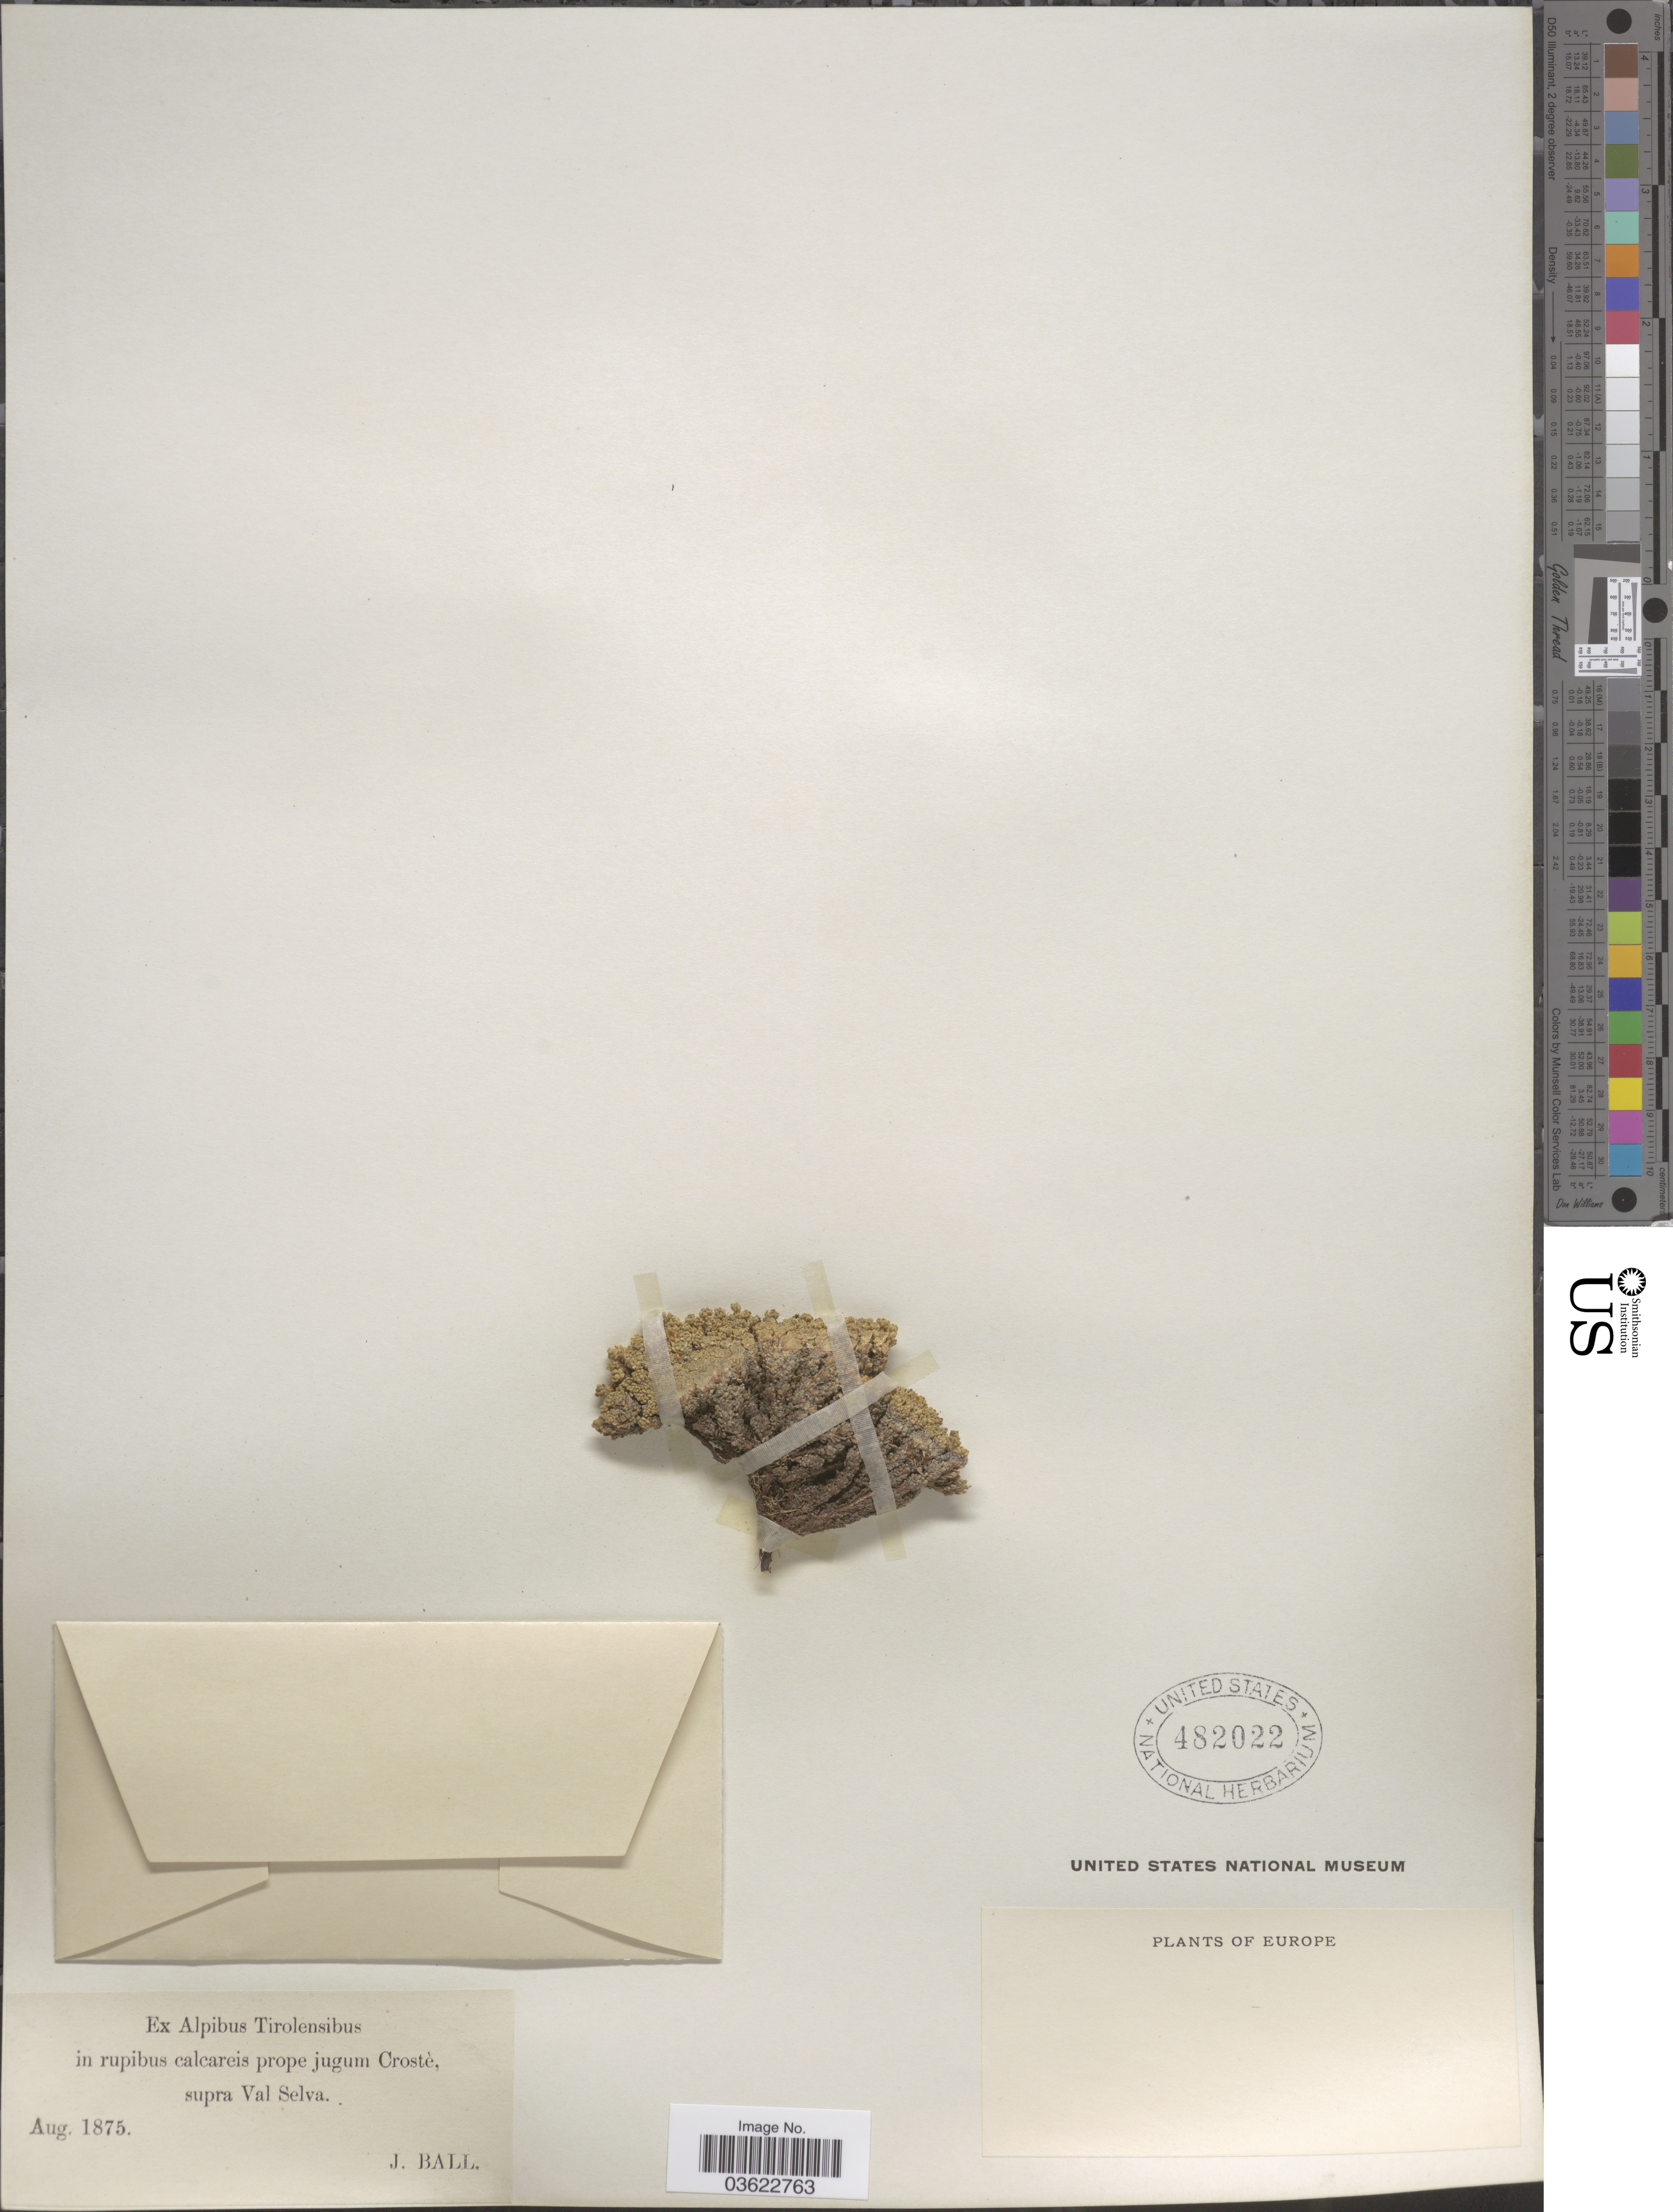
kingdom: Plantae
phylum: Tracheophyta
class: Magnoliopsida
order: Caryophyllales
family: Caryophyllaceae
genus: Arenaria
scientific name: Arenaria sp.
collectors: J. Ball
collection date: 1875-08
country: Italy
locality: Ex Alpibus Tirolensibus in rupibus calcareis prope jugum Crostè, supra Val Selva. Europe.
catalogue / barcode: US 482022